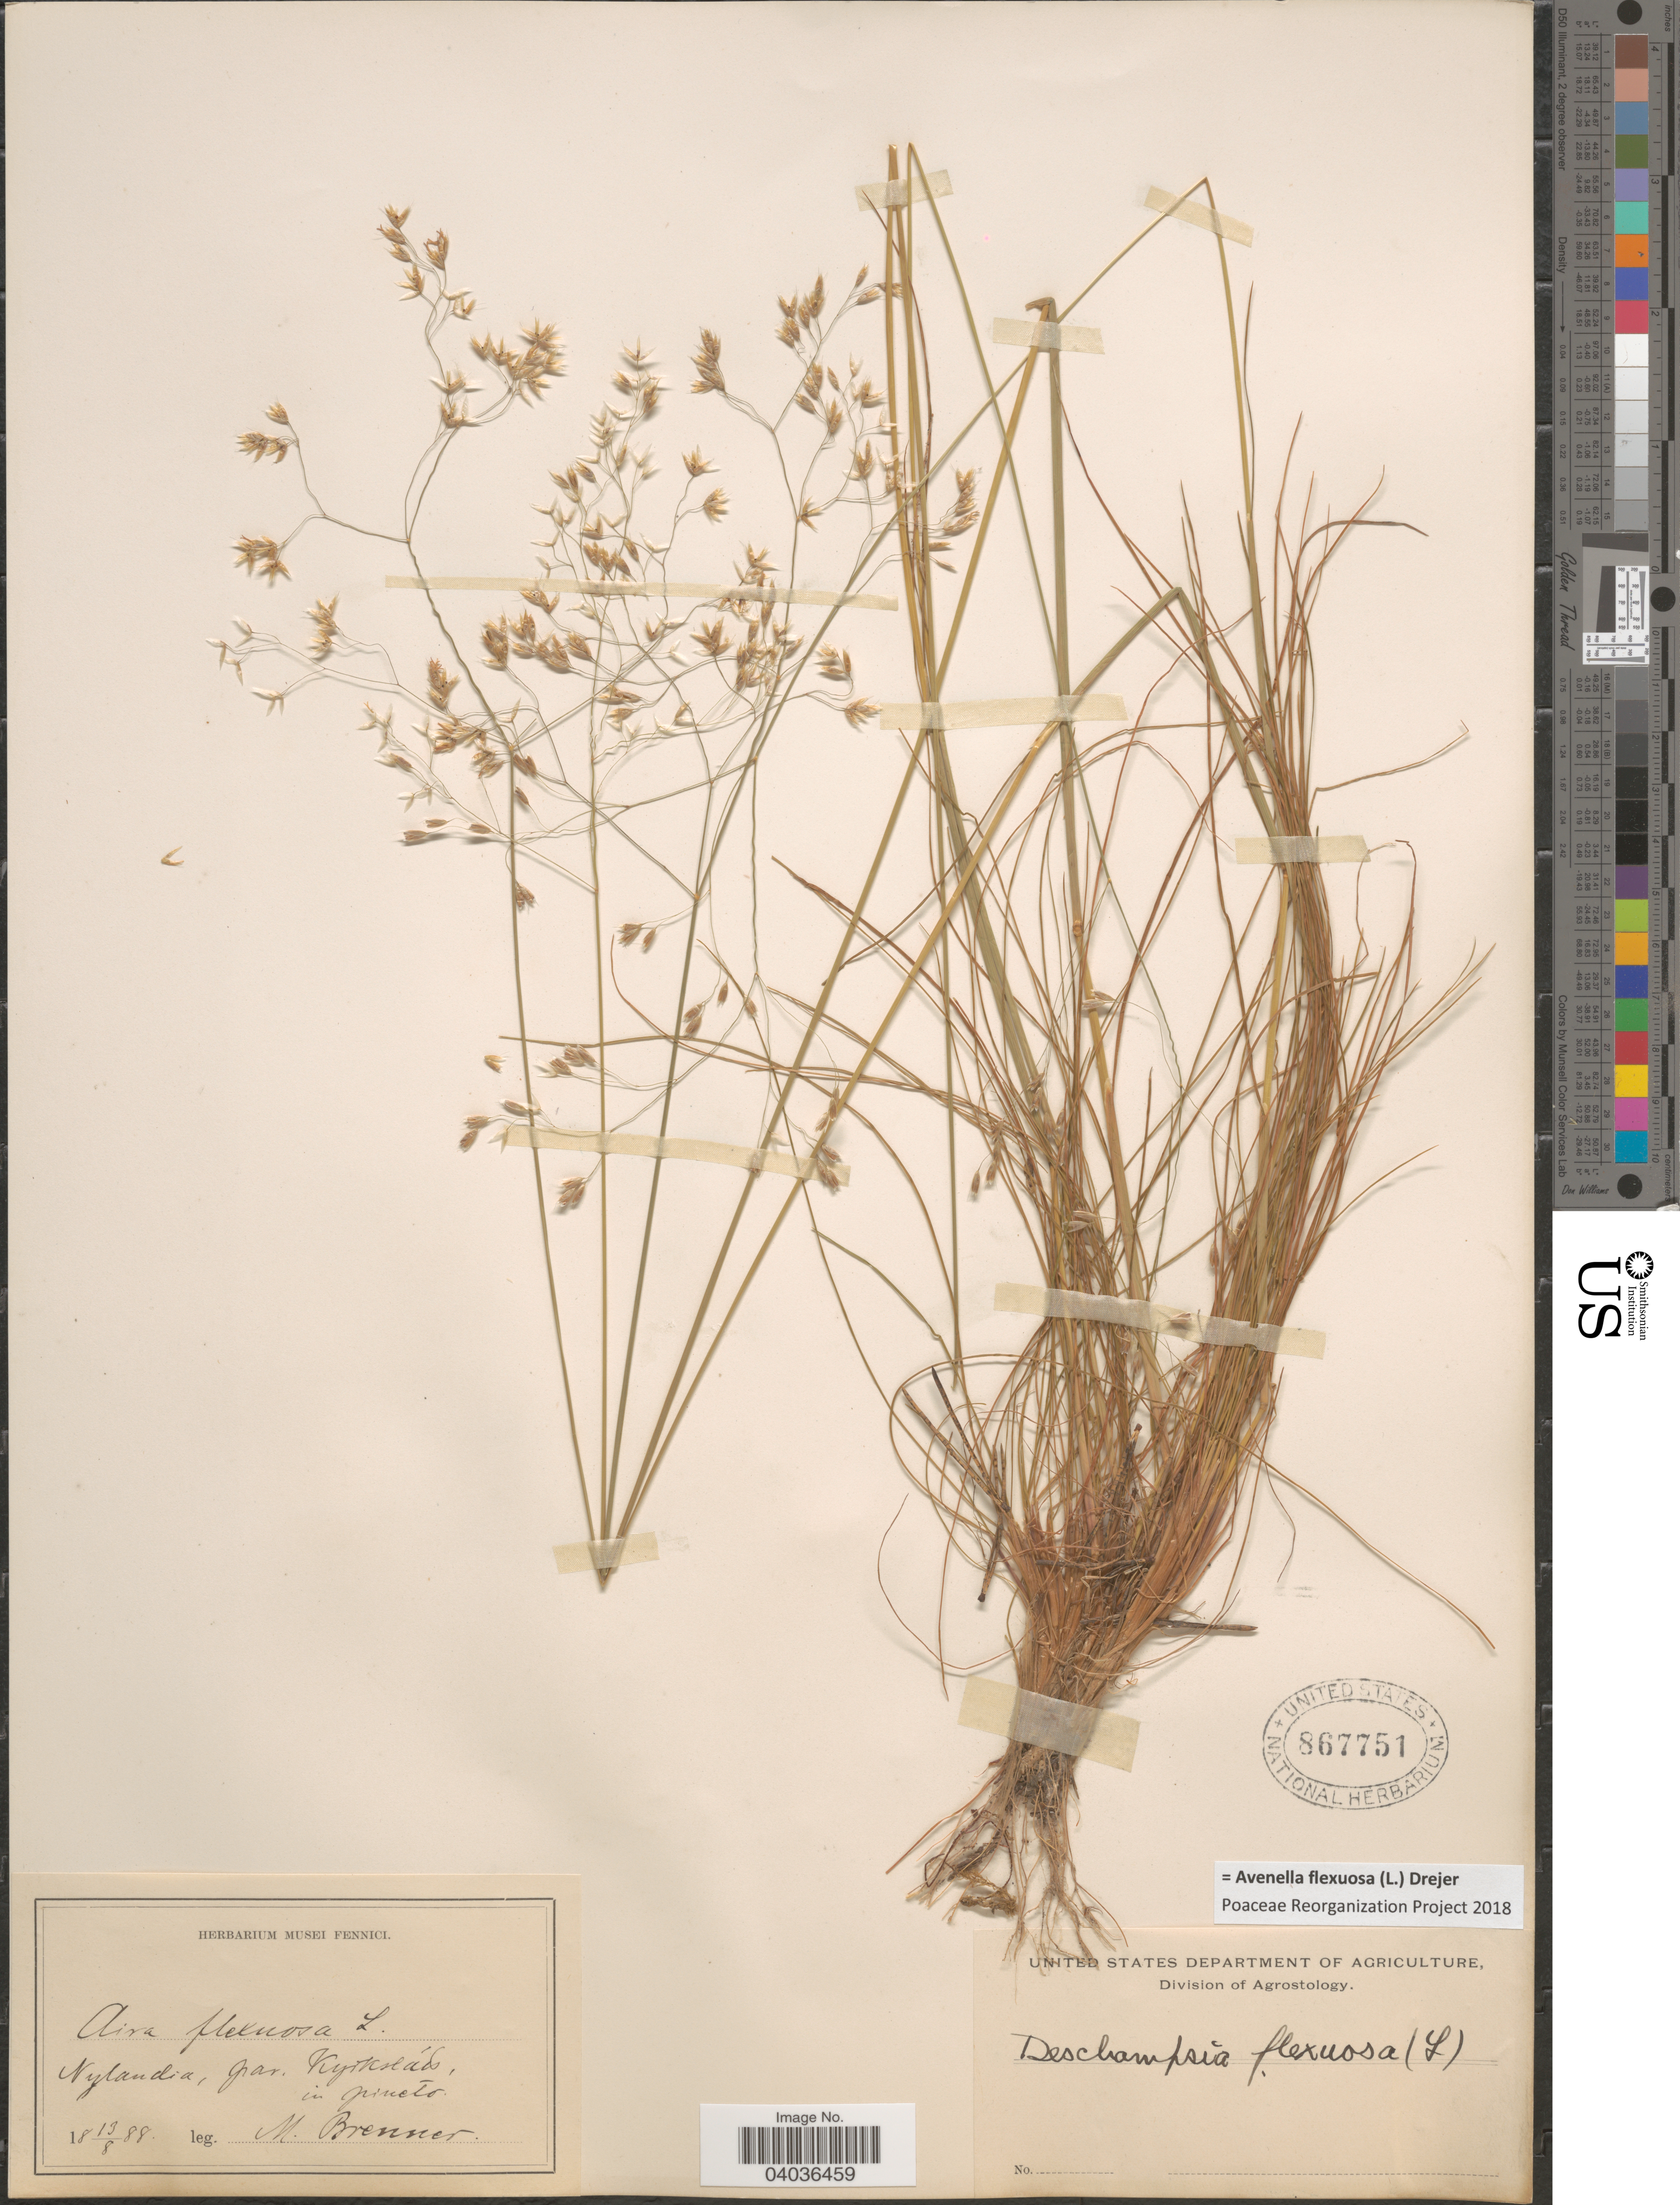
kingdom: Plantae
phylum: Tracheophyta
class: Liliopsida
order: Poales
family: Poaceae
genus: Avenella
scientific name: Avenella flexuosa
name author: (L.) Drejer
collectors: M. Brenner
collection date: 1888-08-13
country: Finland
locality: Nylandia, par. Kyrkstad in pineto.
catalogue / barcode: US 867751